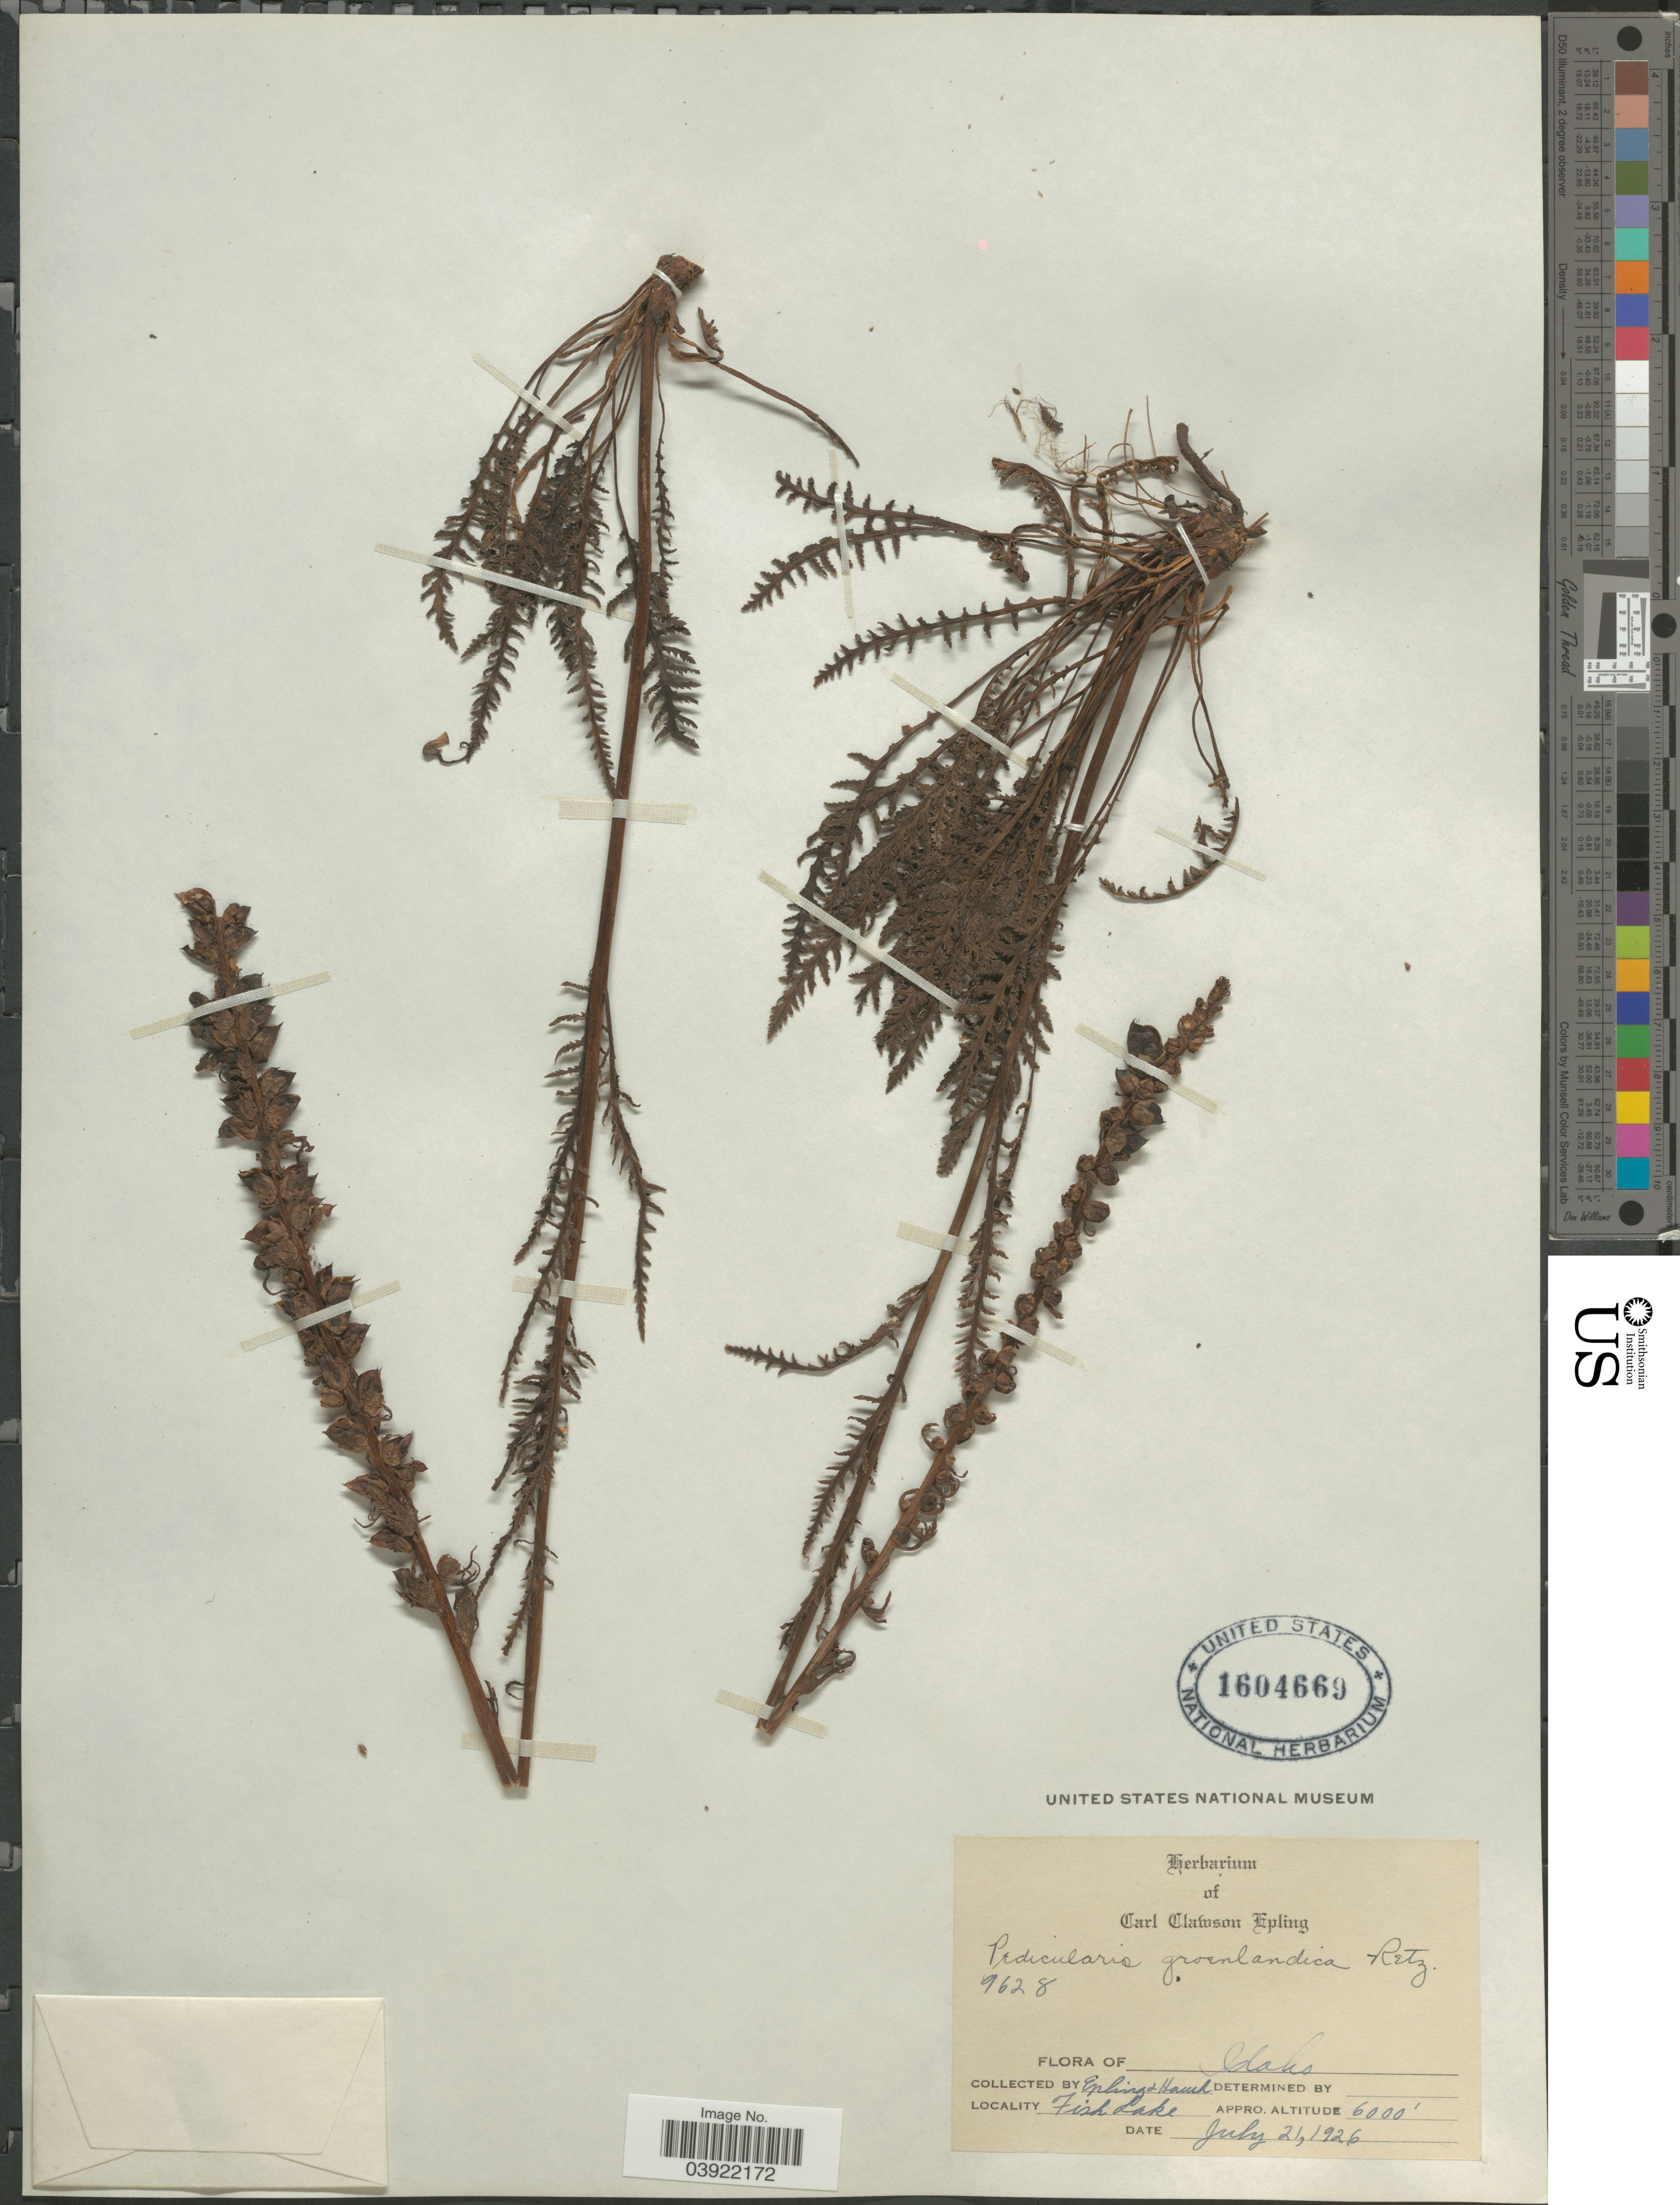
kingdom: Plantae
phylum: Tracheophyta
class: Magnoliopsida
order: Lamiales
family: Orobanchaceae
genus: Pedicularis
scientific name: Pedicularis groenlandica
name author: Retz.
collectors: C. C. Epling & -. Hauch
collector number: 9628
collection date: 1926-07-21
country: United States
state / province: Idaho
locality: Fish Lake.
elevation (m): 1829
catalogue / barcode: US 1604669